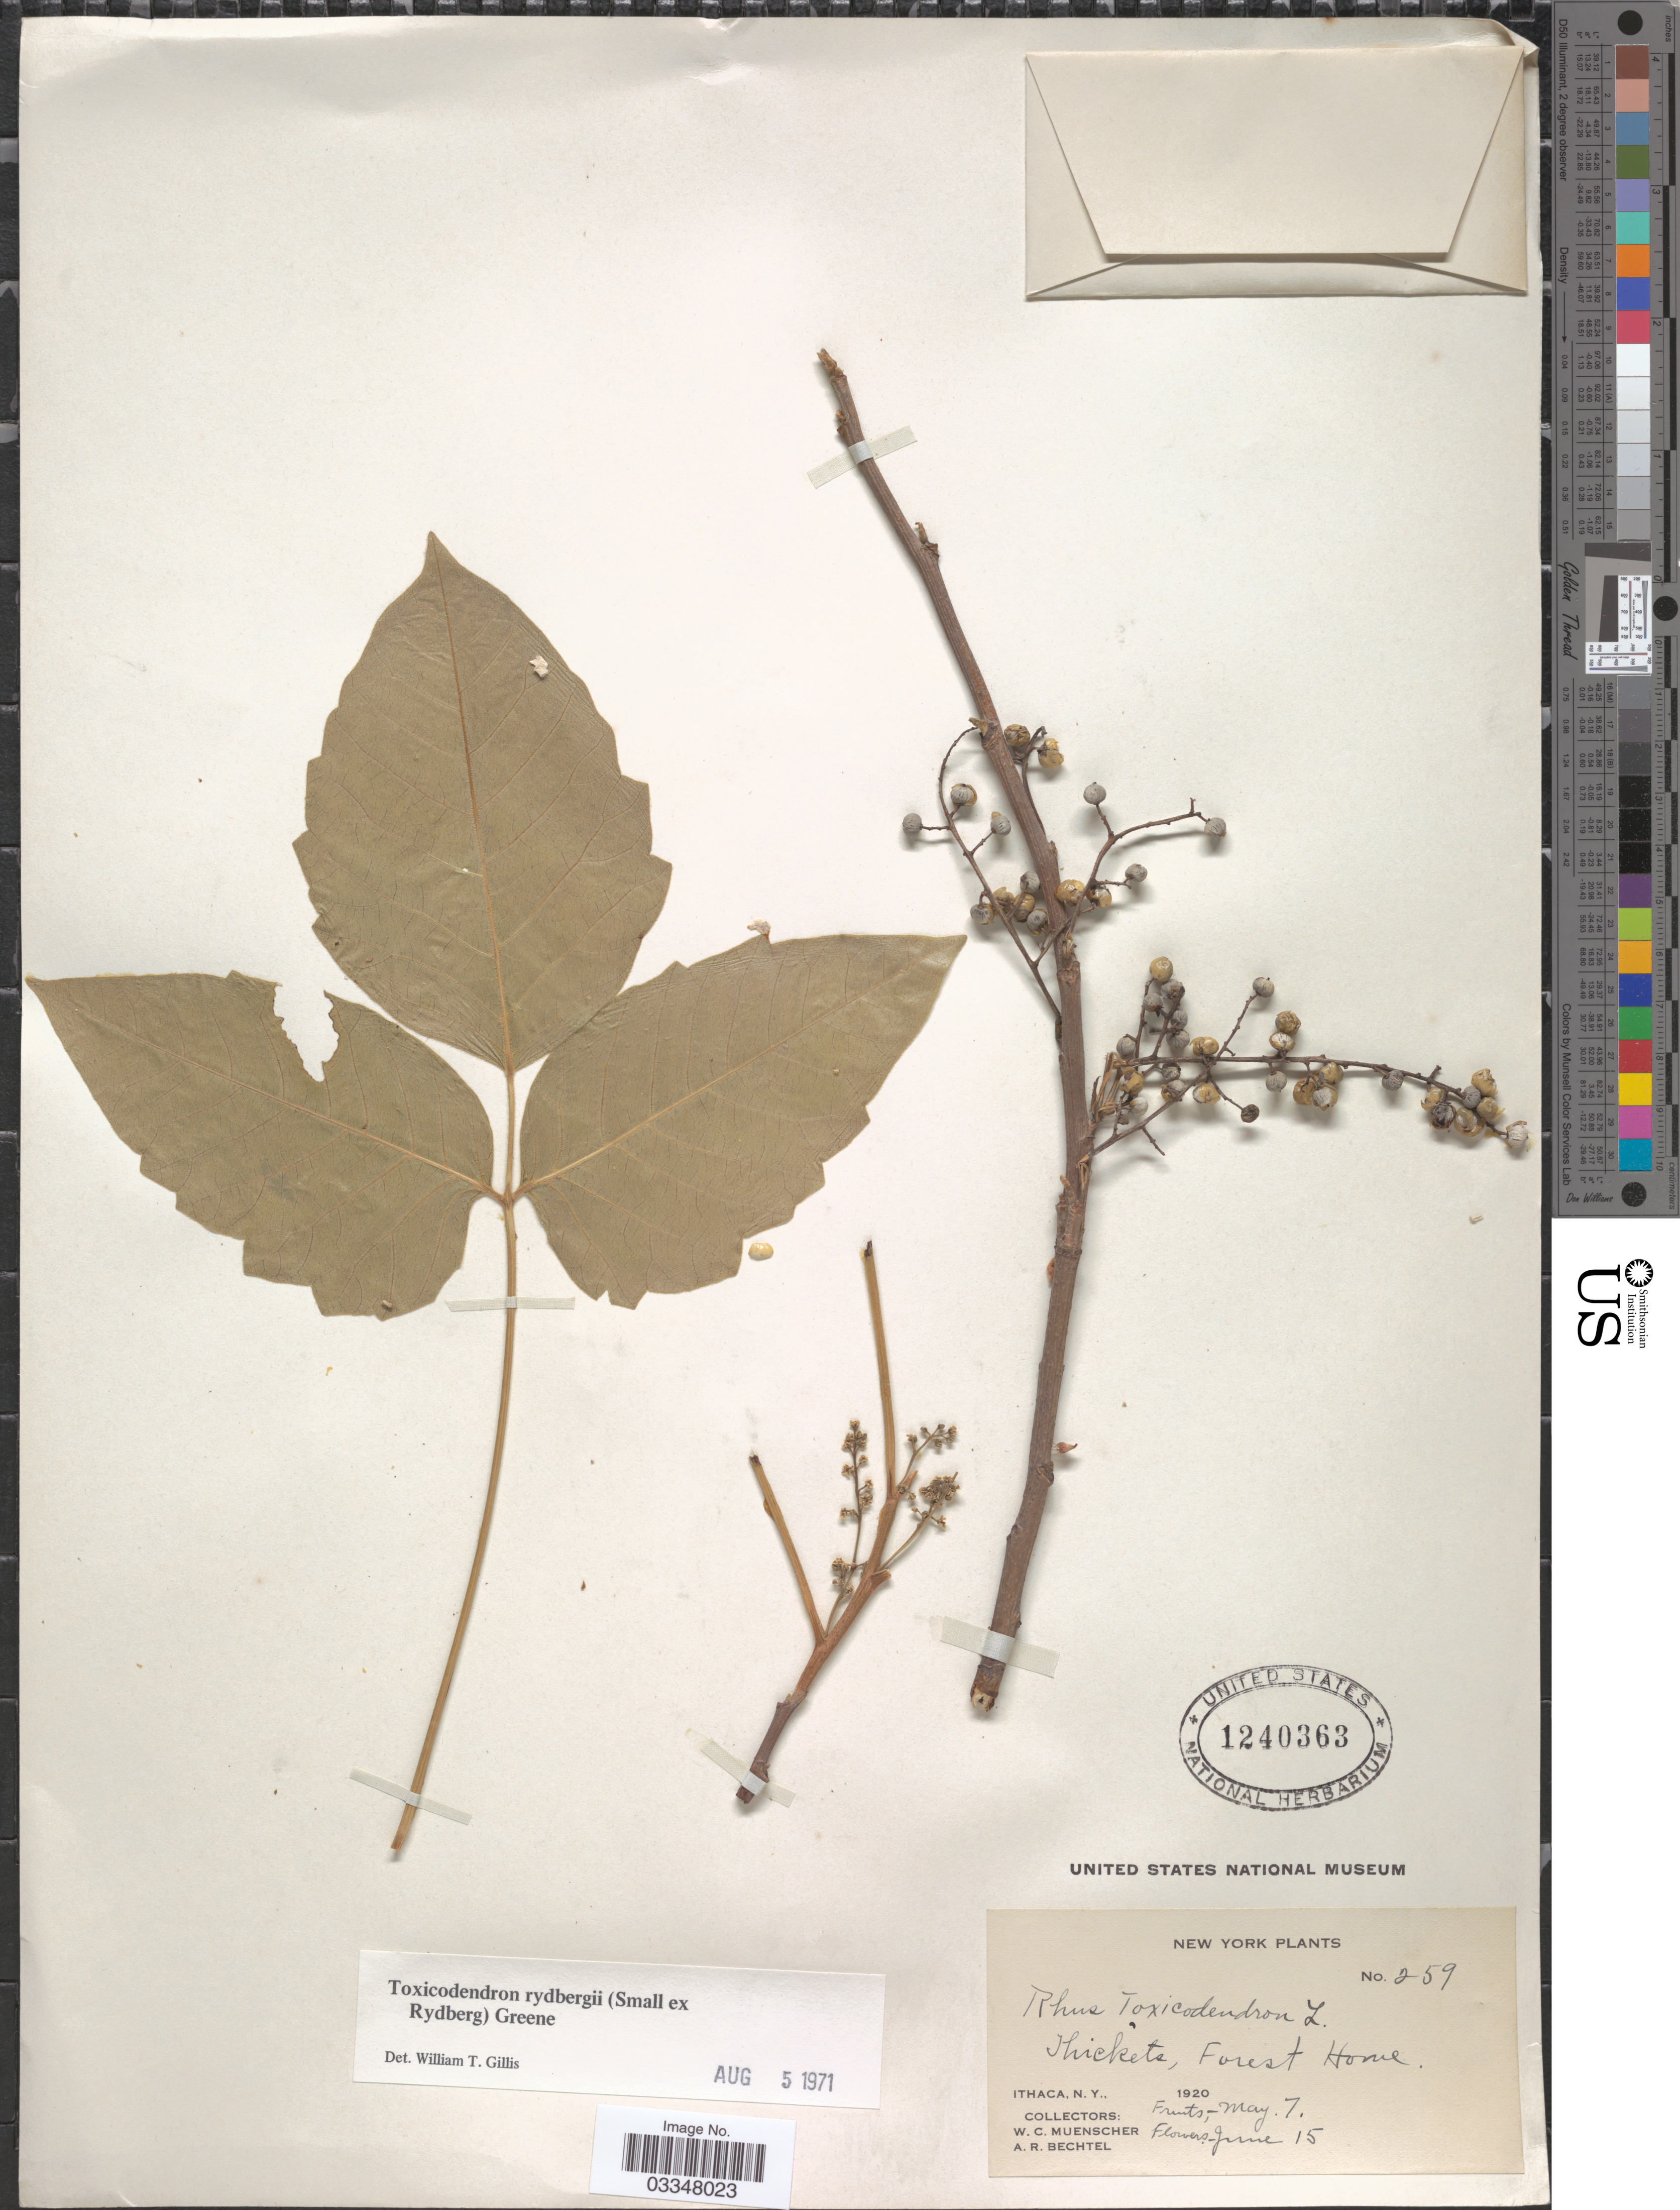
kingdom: Plantae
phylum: Tracheophyta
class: Magnoliopsida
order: Sapindales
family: Anacardiaceae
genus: Toxicodendron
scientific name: Toxicodendron radicans subsp. rydbergii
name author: (Small & Rydb.) Á. Löve & D. Löve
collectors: W. Muenscher & A. Bechtel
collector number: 259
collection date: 1920-05-07/1920-06-15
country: United States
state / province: New York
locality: Forest Home. Ithaca.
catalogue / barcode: US 1240363